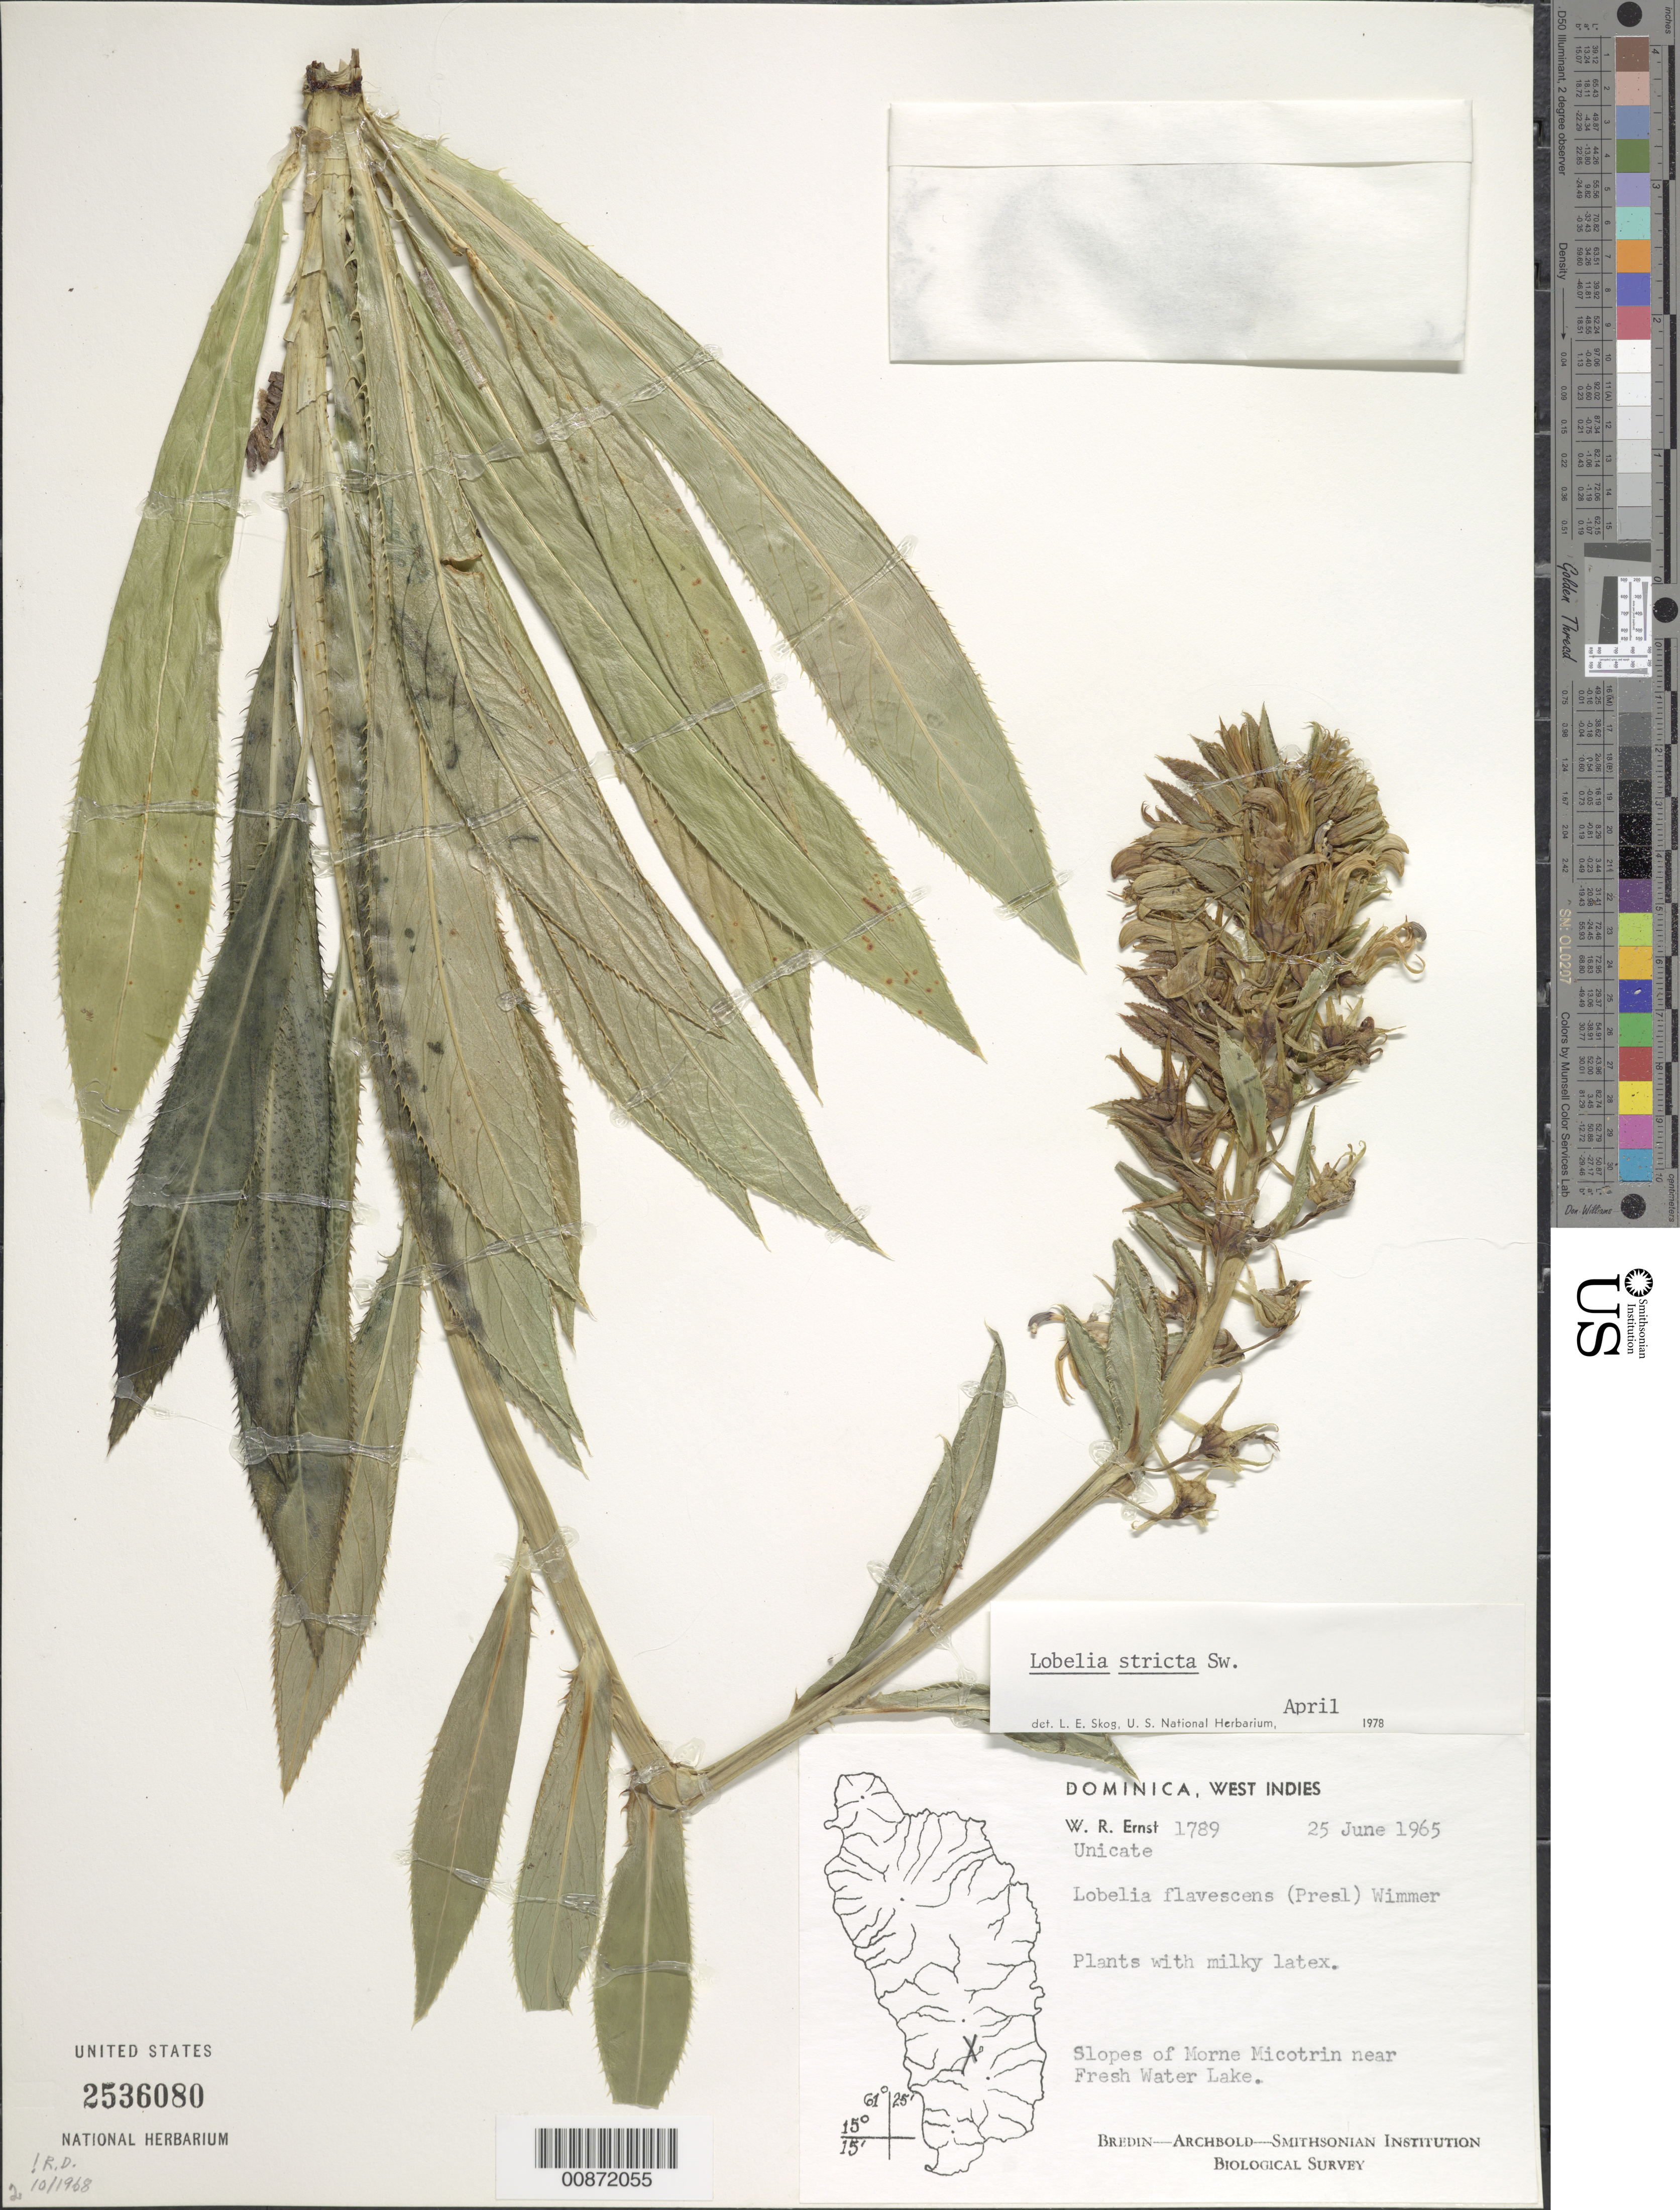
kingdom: Plantae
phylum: Tracheophyta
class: Magnoliopsida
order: Asterales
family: Campanulaceae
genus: Lobelia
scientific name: Lobelia stricta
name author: Sw.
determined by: Skog, Laurence E.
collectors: W. R. Ernst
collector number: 1789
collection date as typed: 25 Jun 1965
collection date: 1965-06-25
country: Dominica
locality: Slopes of Morne Micotrin, near Fresh Water Lake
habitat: Slopes of morne, near lake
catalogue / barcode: US 2536080